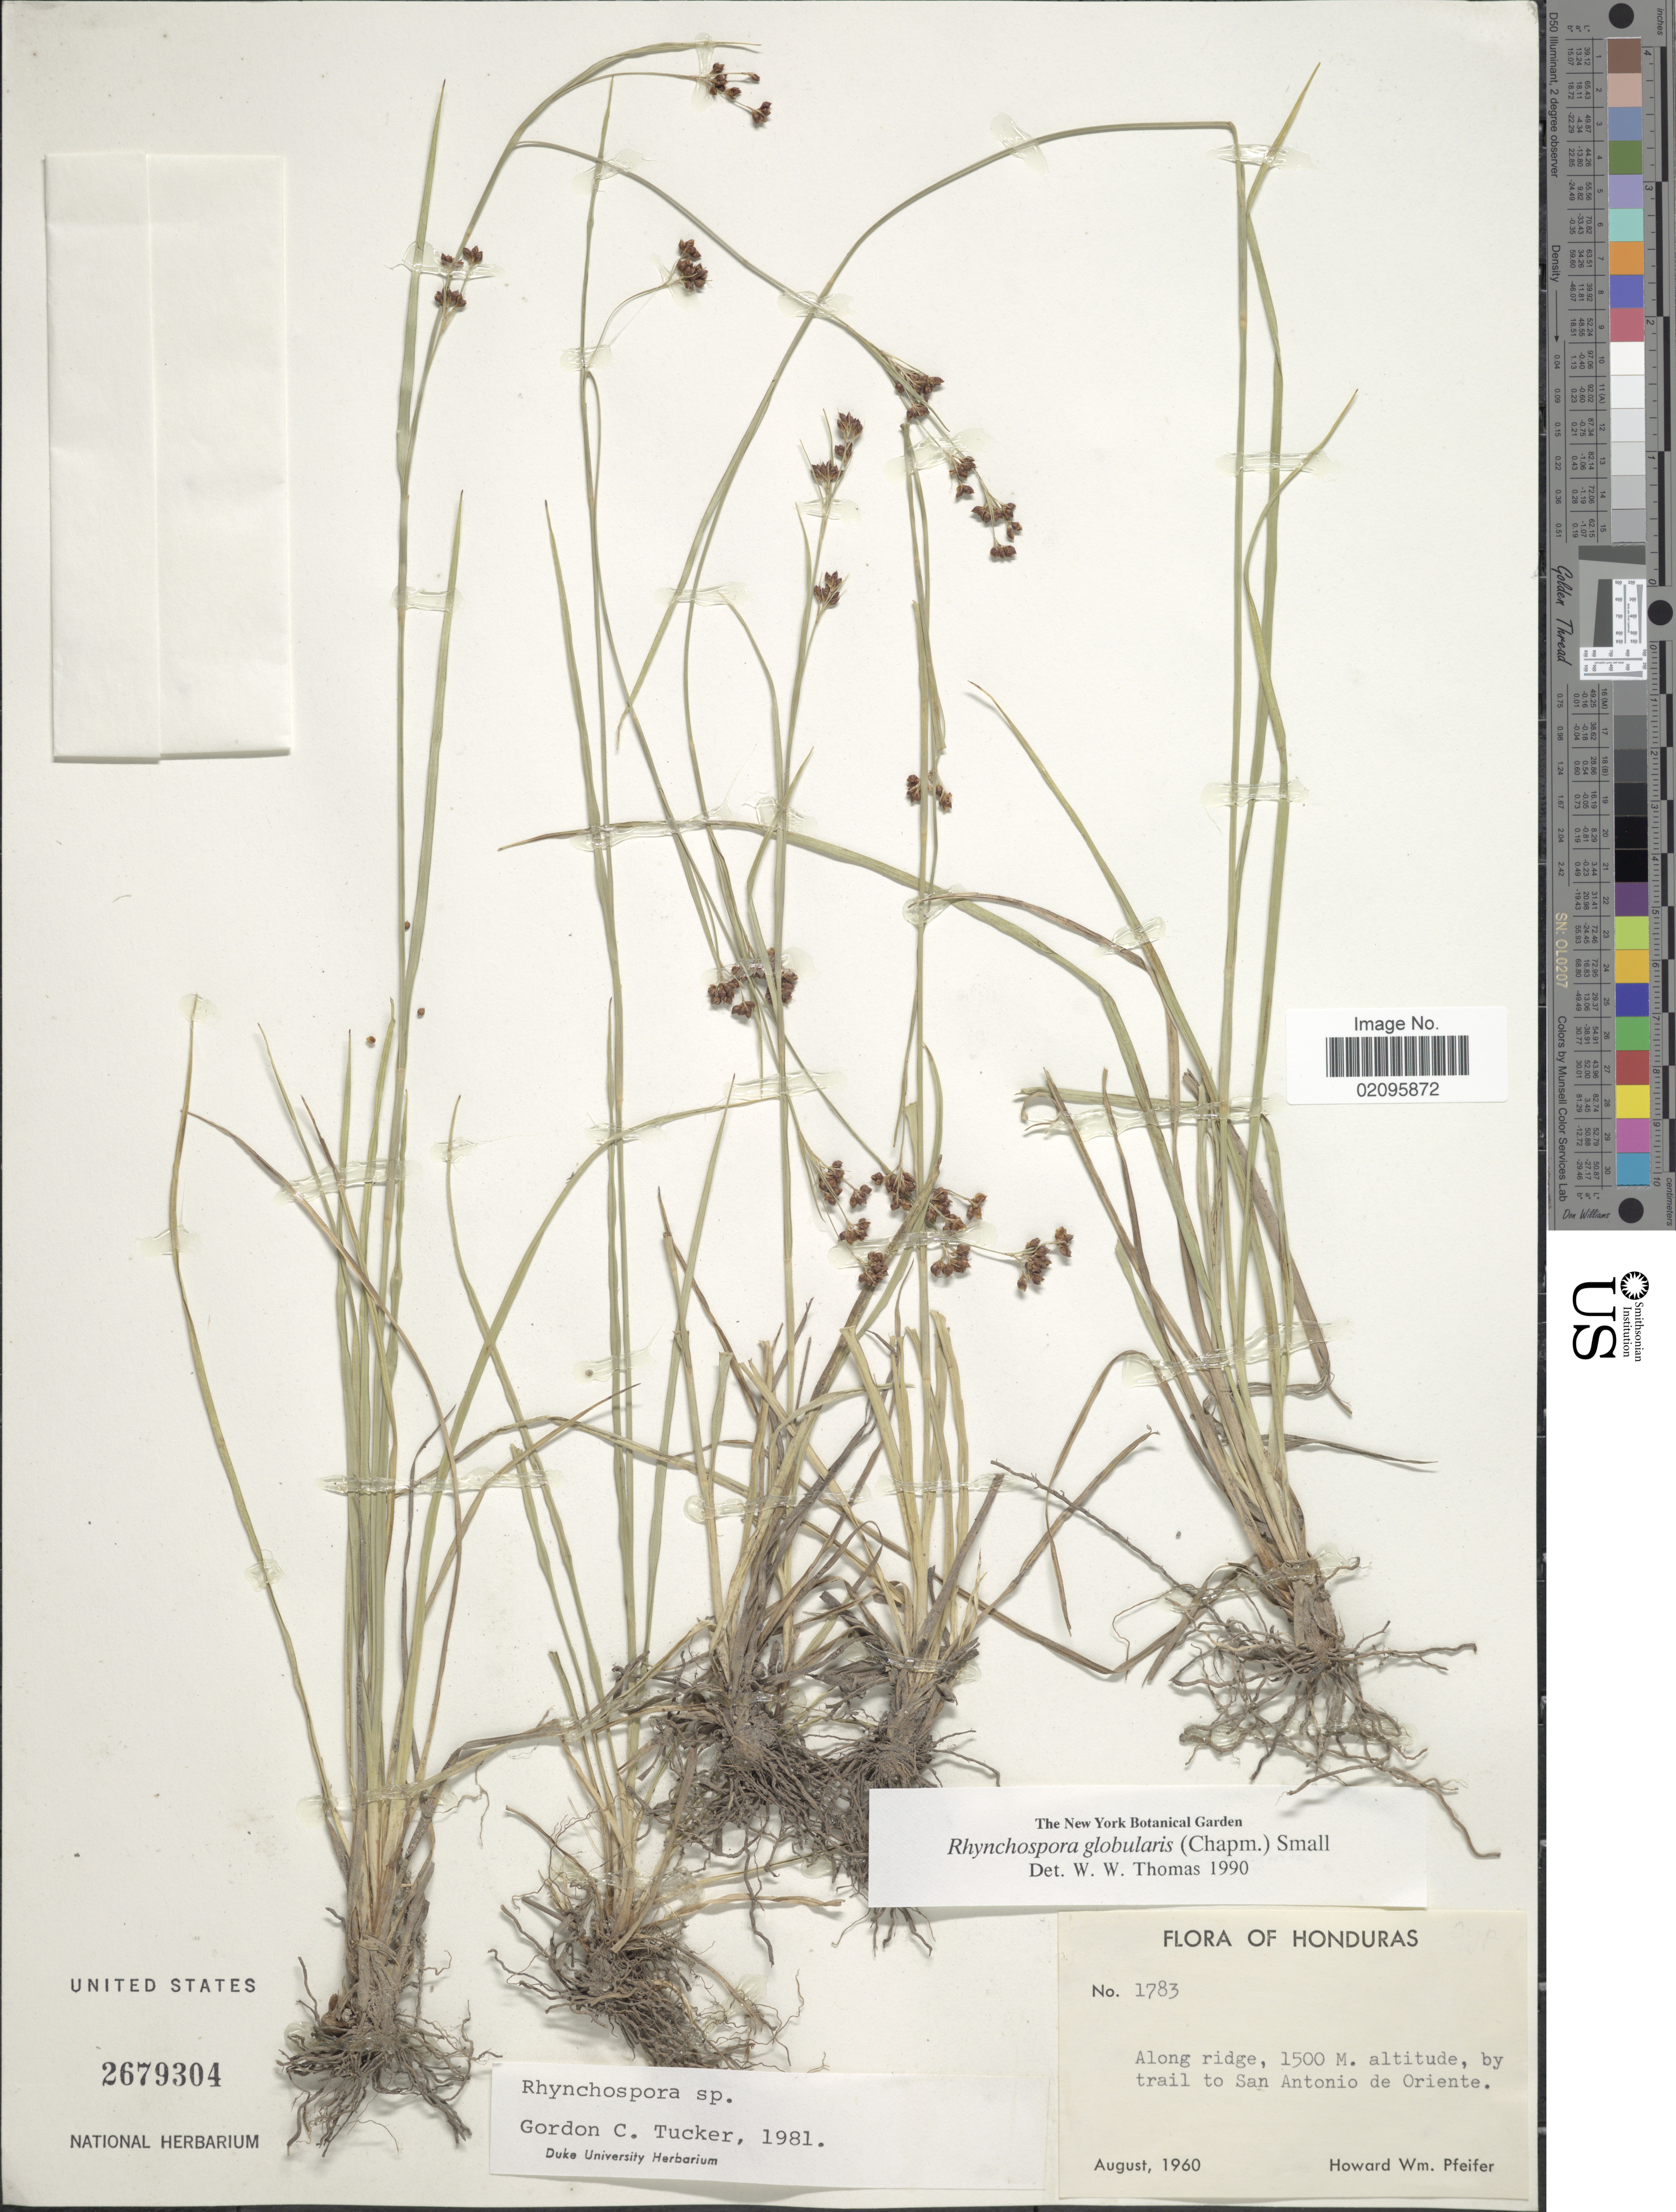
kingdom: Plantae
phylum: Tracheophyta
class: Liliopsida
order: Poales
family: Cyperaceae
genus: Rhynchospora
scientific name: Rhynchospora globularis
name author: (Chapm.) Small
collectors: H. W. Pfeifer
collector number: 1783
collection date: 1960-08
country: Honduras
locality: Along ridge, by trail to San Antonio de Oriente.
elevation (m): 1500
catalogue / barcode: US 2679304